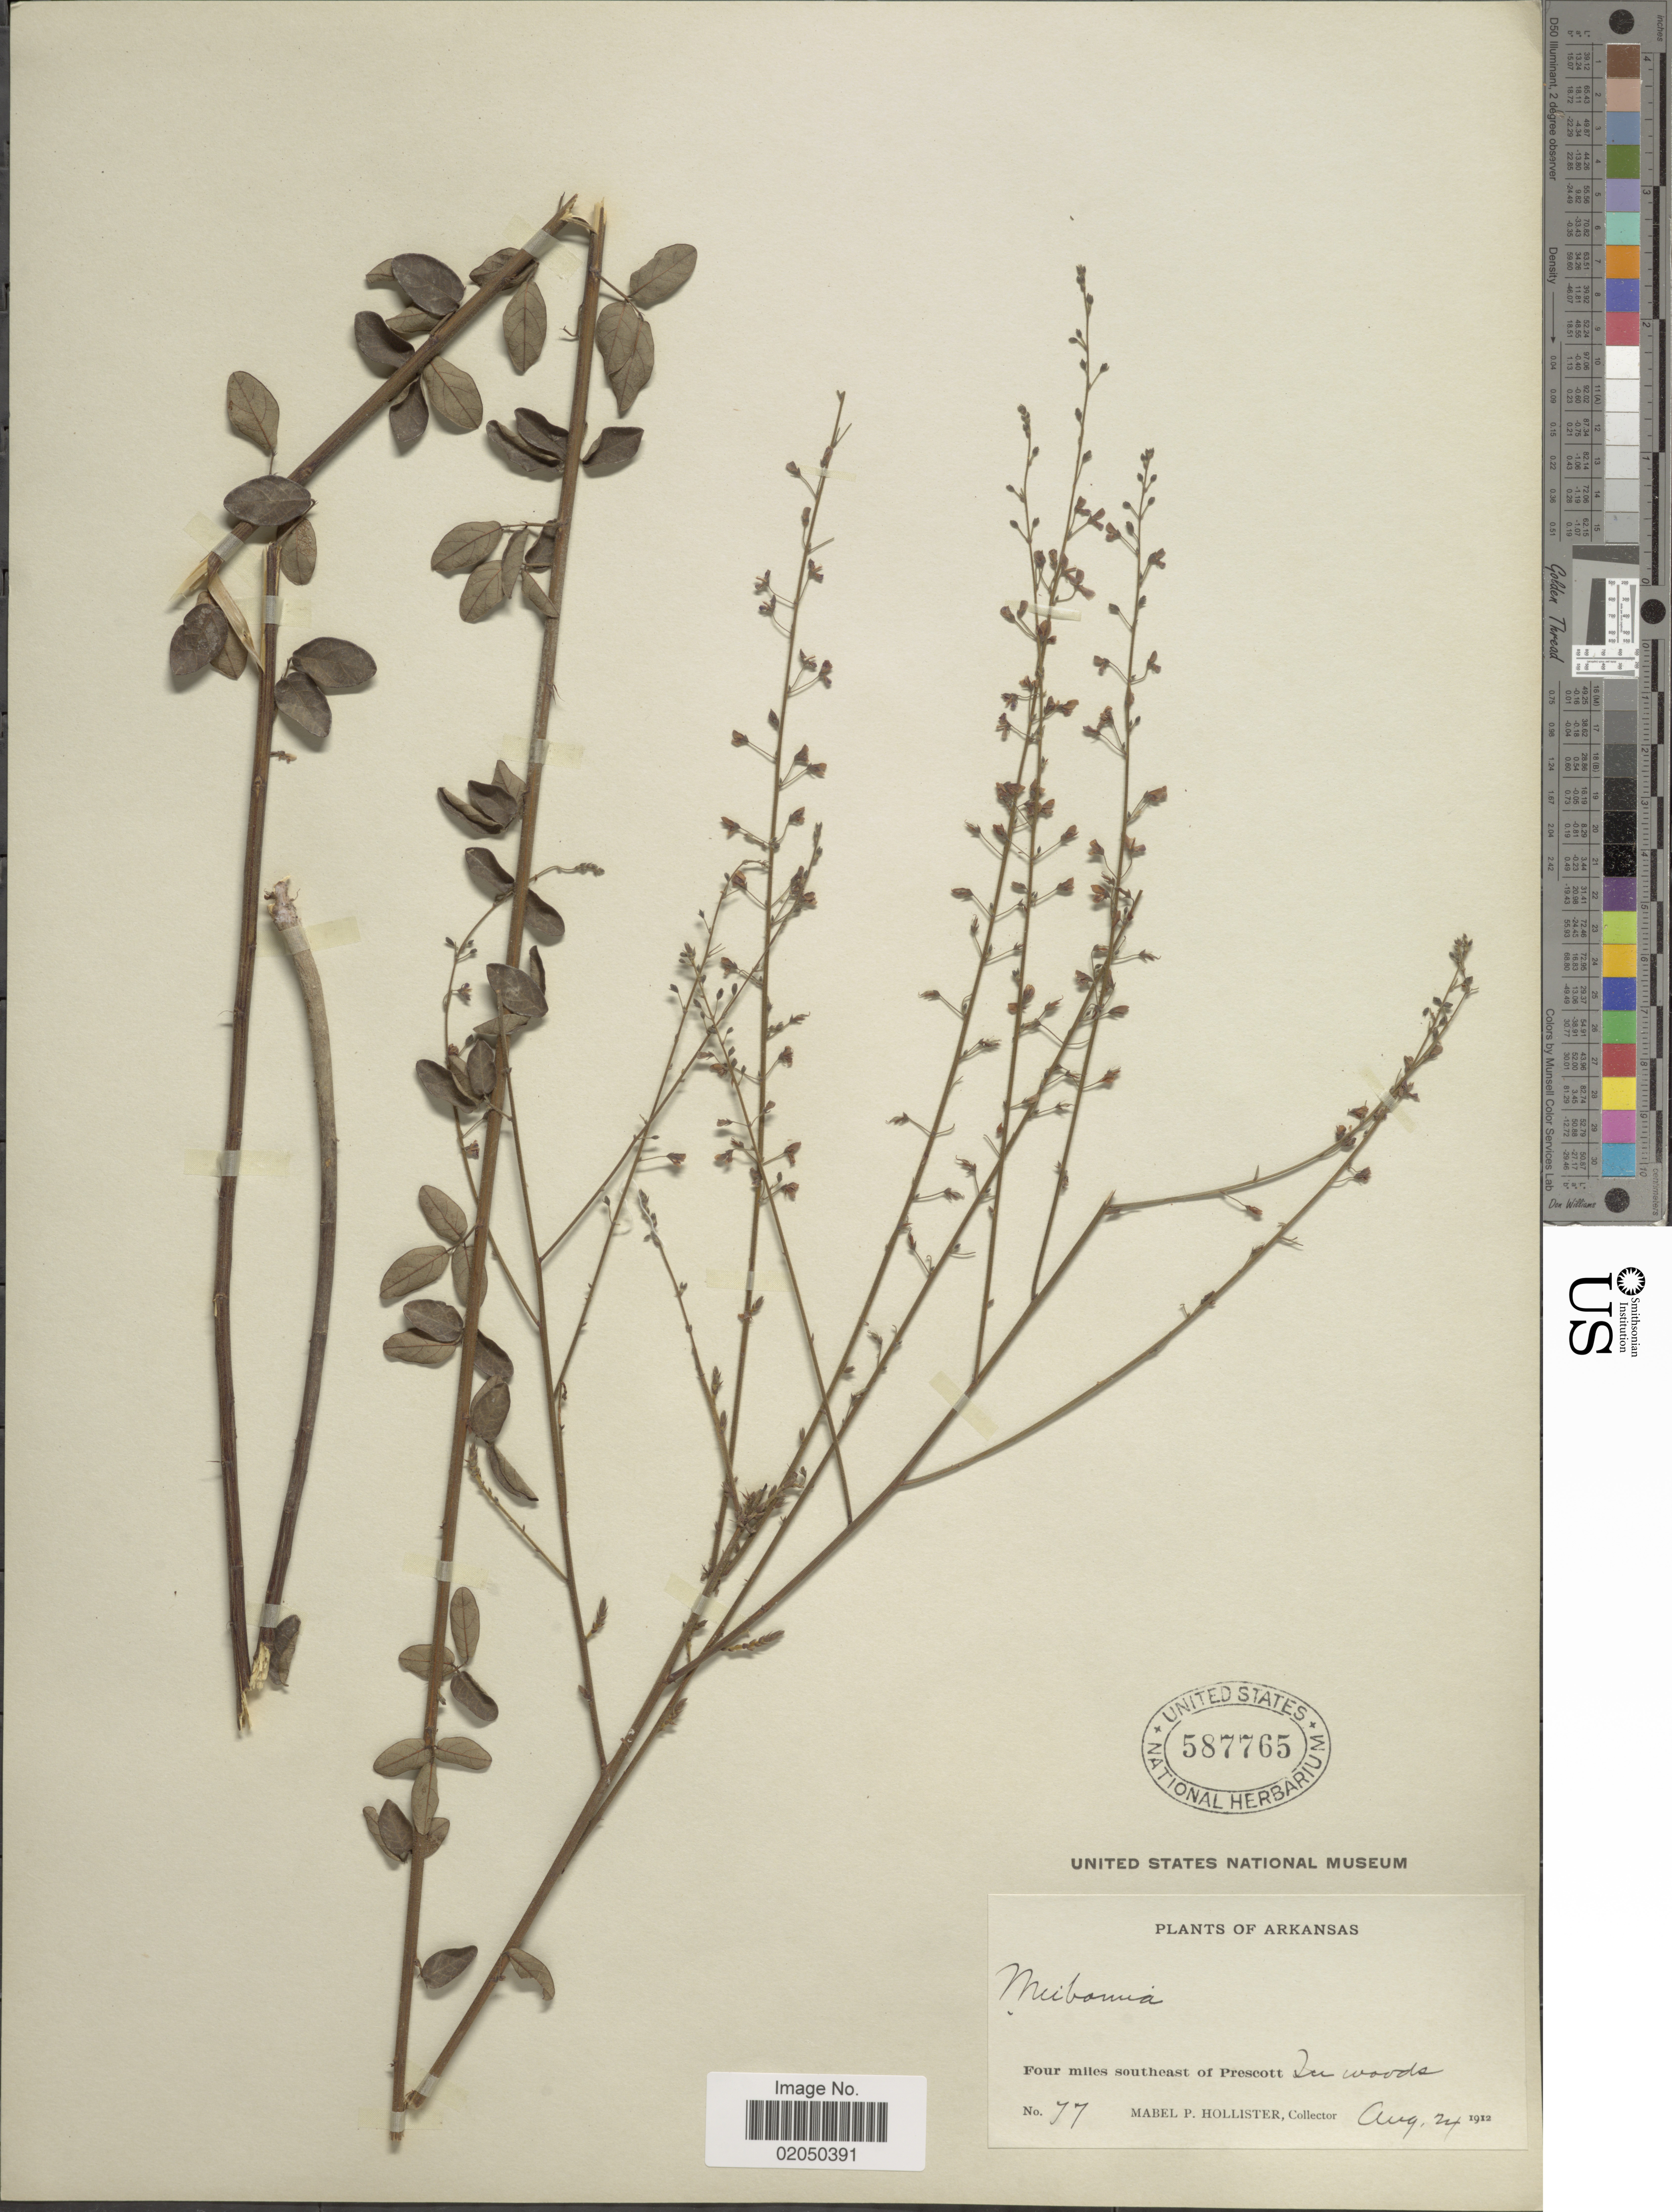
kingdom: Plantae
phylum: Tracheophyta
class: Magnoliopsida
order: Fabales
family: Fabaceae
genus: Desmodium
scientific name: Desmodium ciliare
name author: (Muhl. ex Willd.) DC.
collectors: M. Hollister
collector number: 77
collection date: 1912-08-24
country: United States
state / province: Arkansas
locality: Four miles southeast of Prescott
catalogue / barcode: US 587765